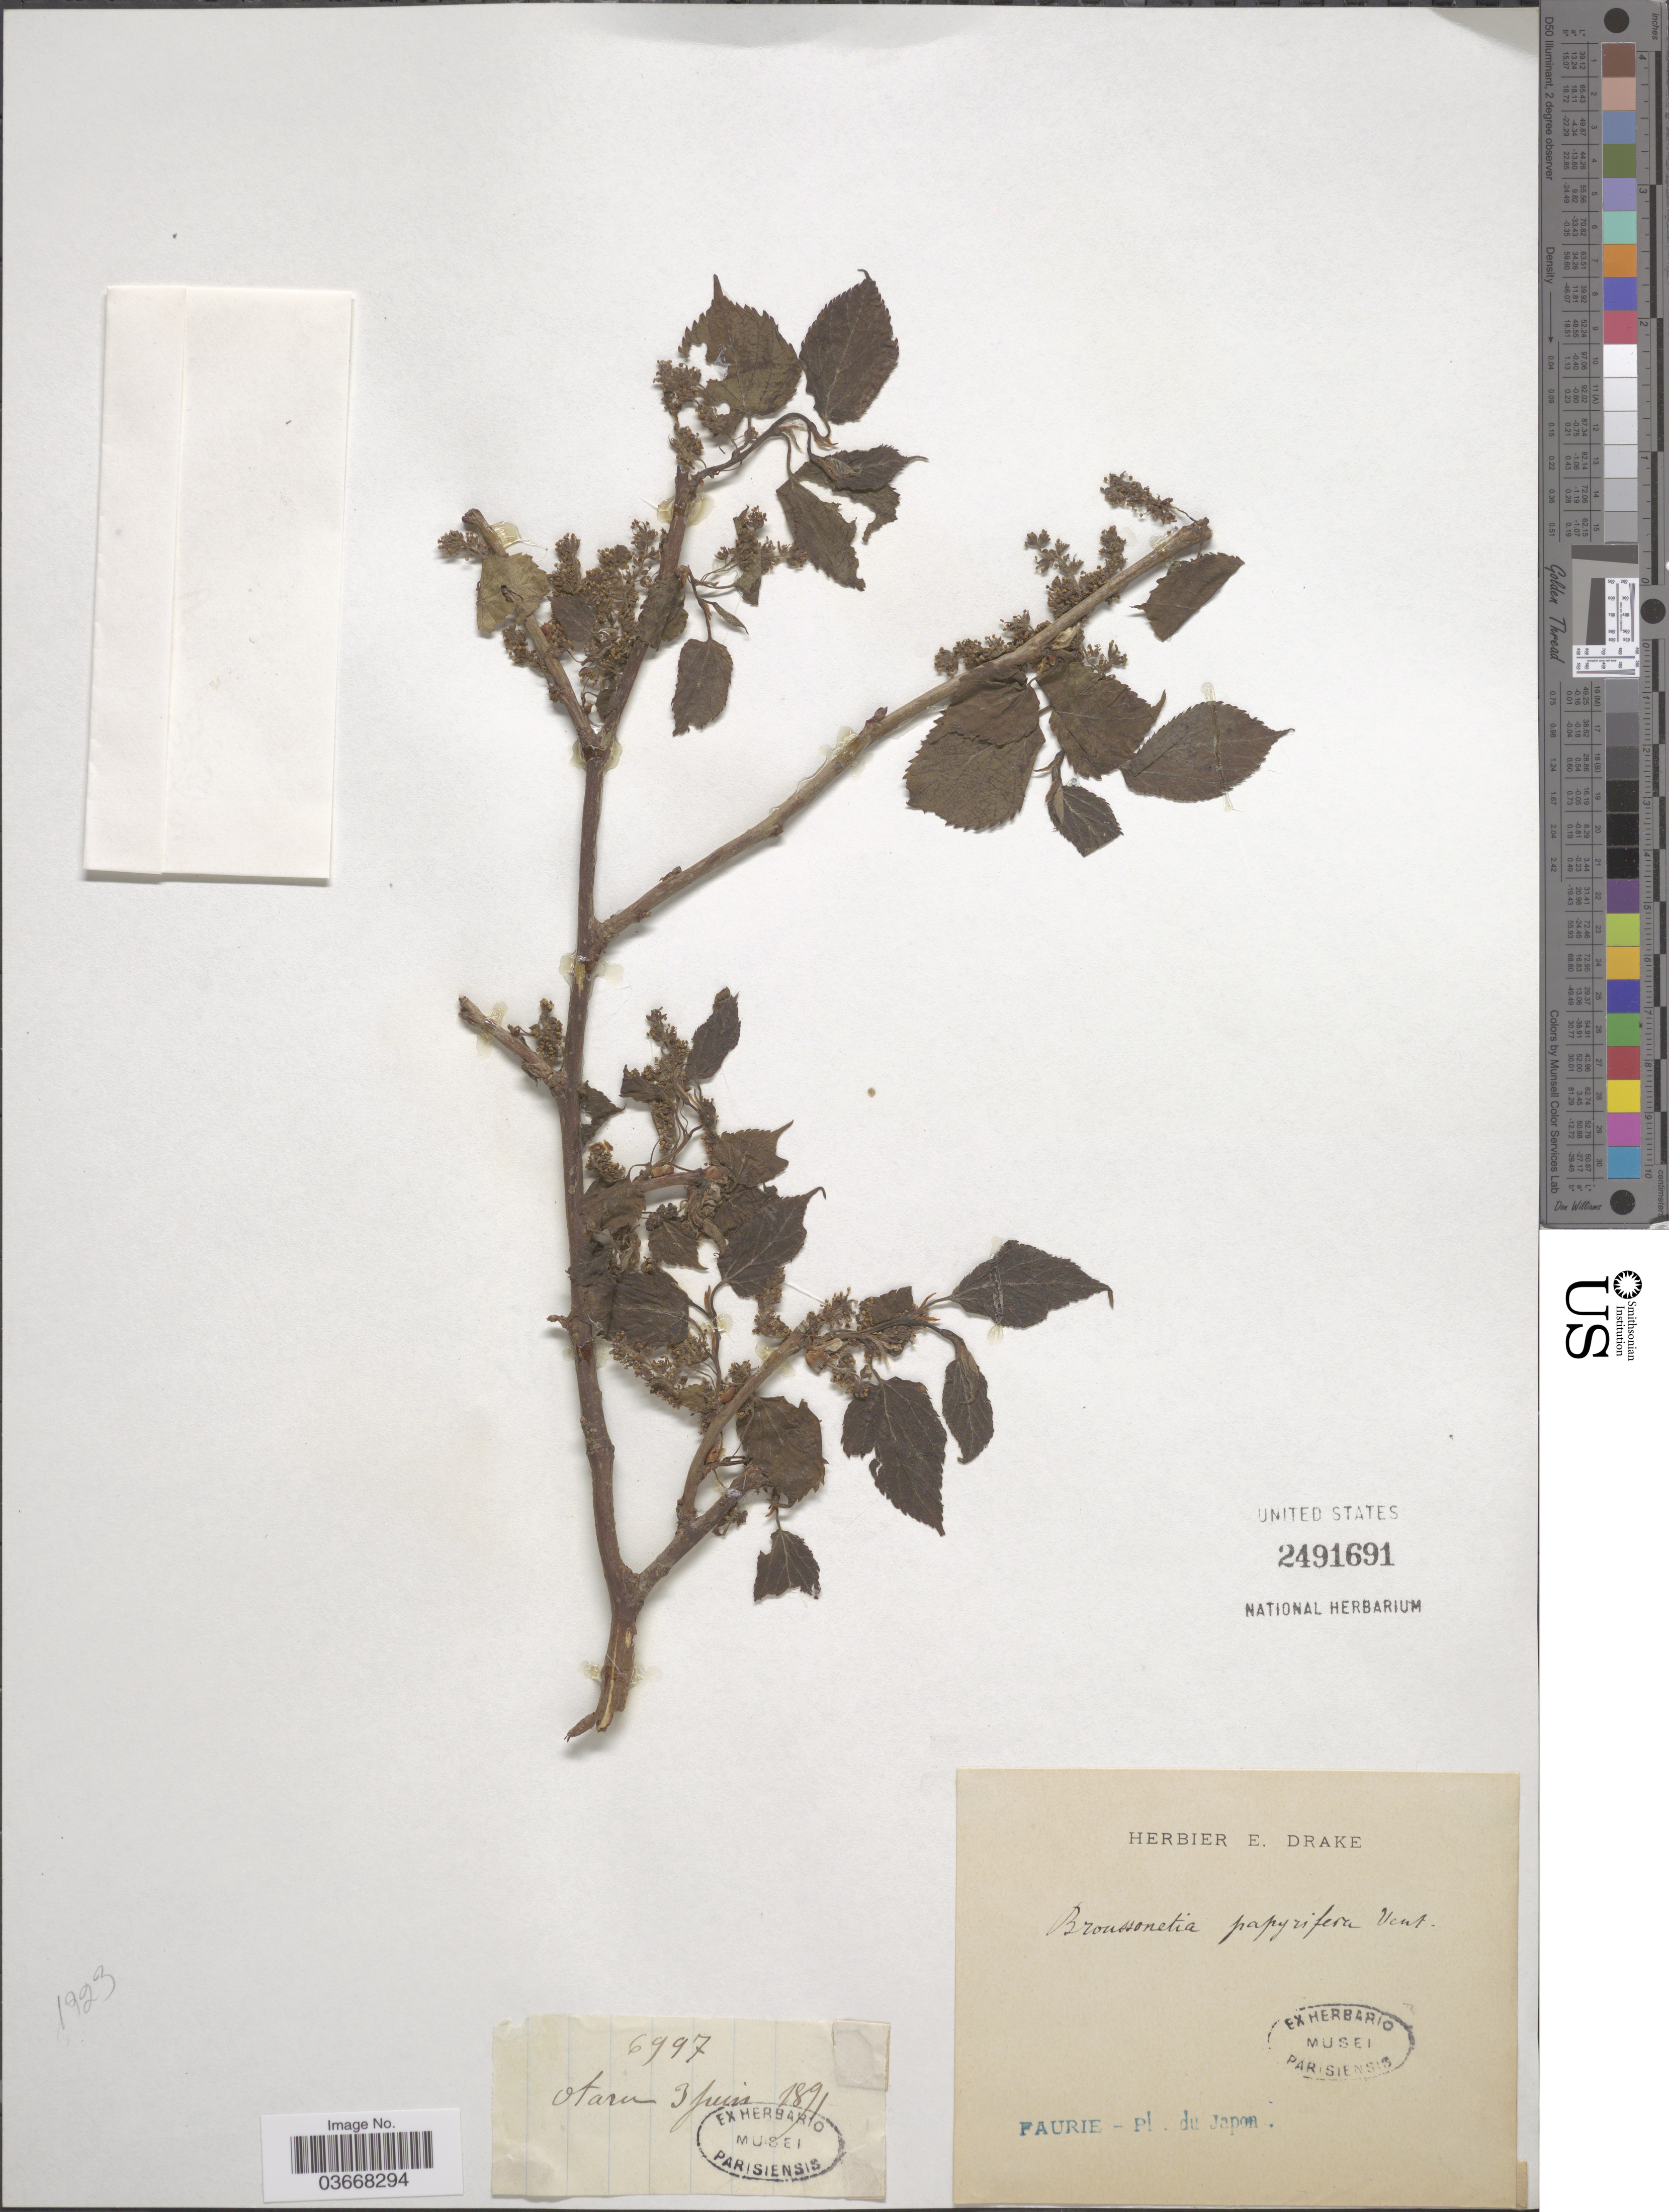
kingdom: Plantae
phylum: Tracheophyta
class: Magnoliopsida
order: Rosales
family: Moraceae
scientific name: Broussoneta papyrifera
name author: (L.) L'Hér. ex Vent.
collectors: -. Faurie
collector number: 6997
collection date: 1891-06-03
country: Japan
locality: Otaru.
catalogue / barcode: US 2491691